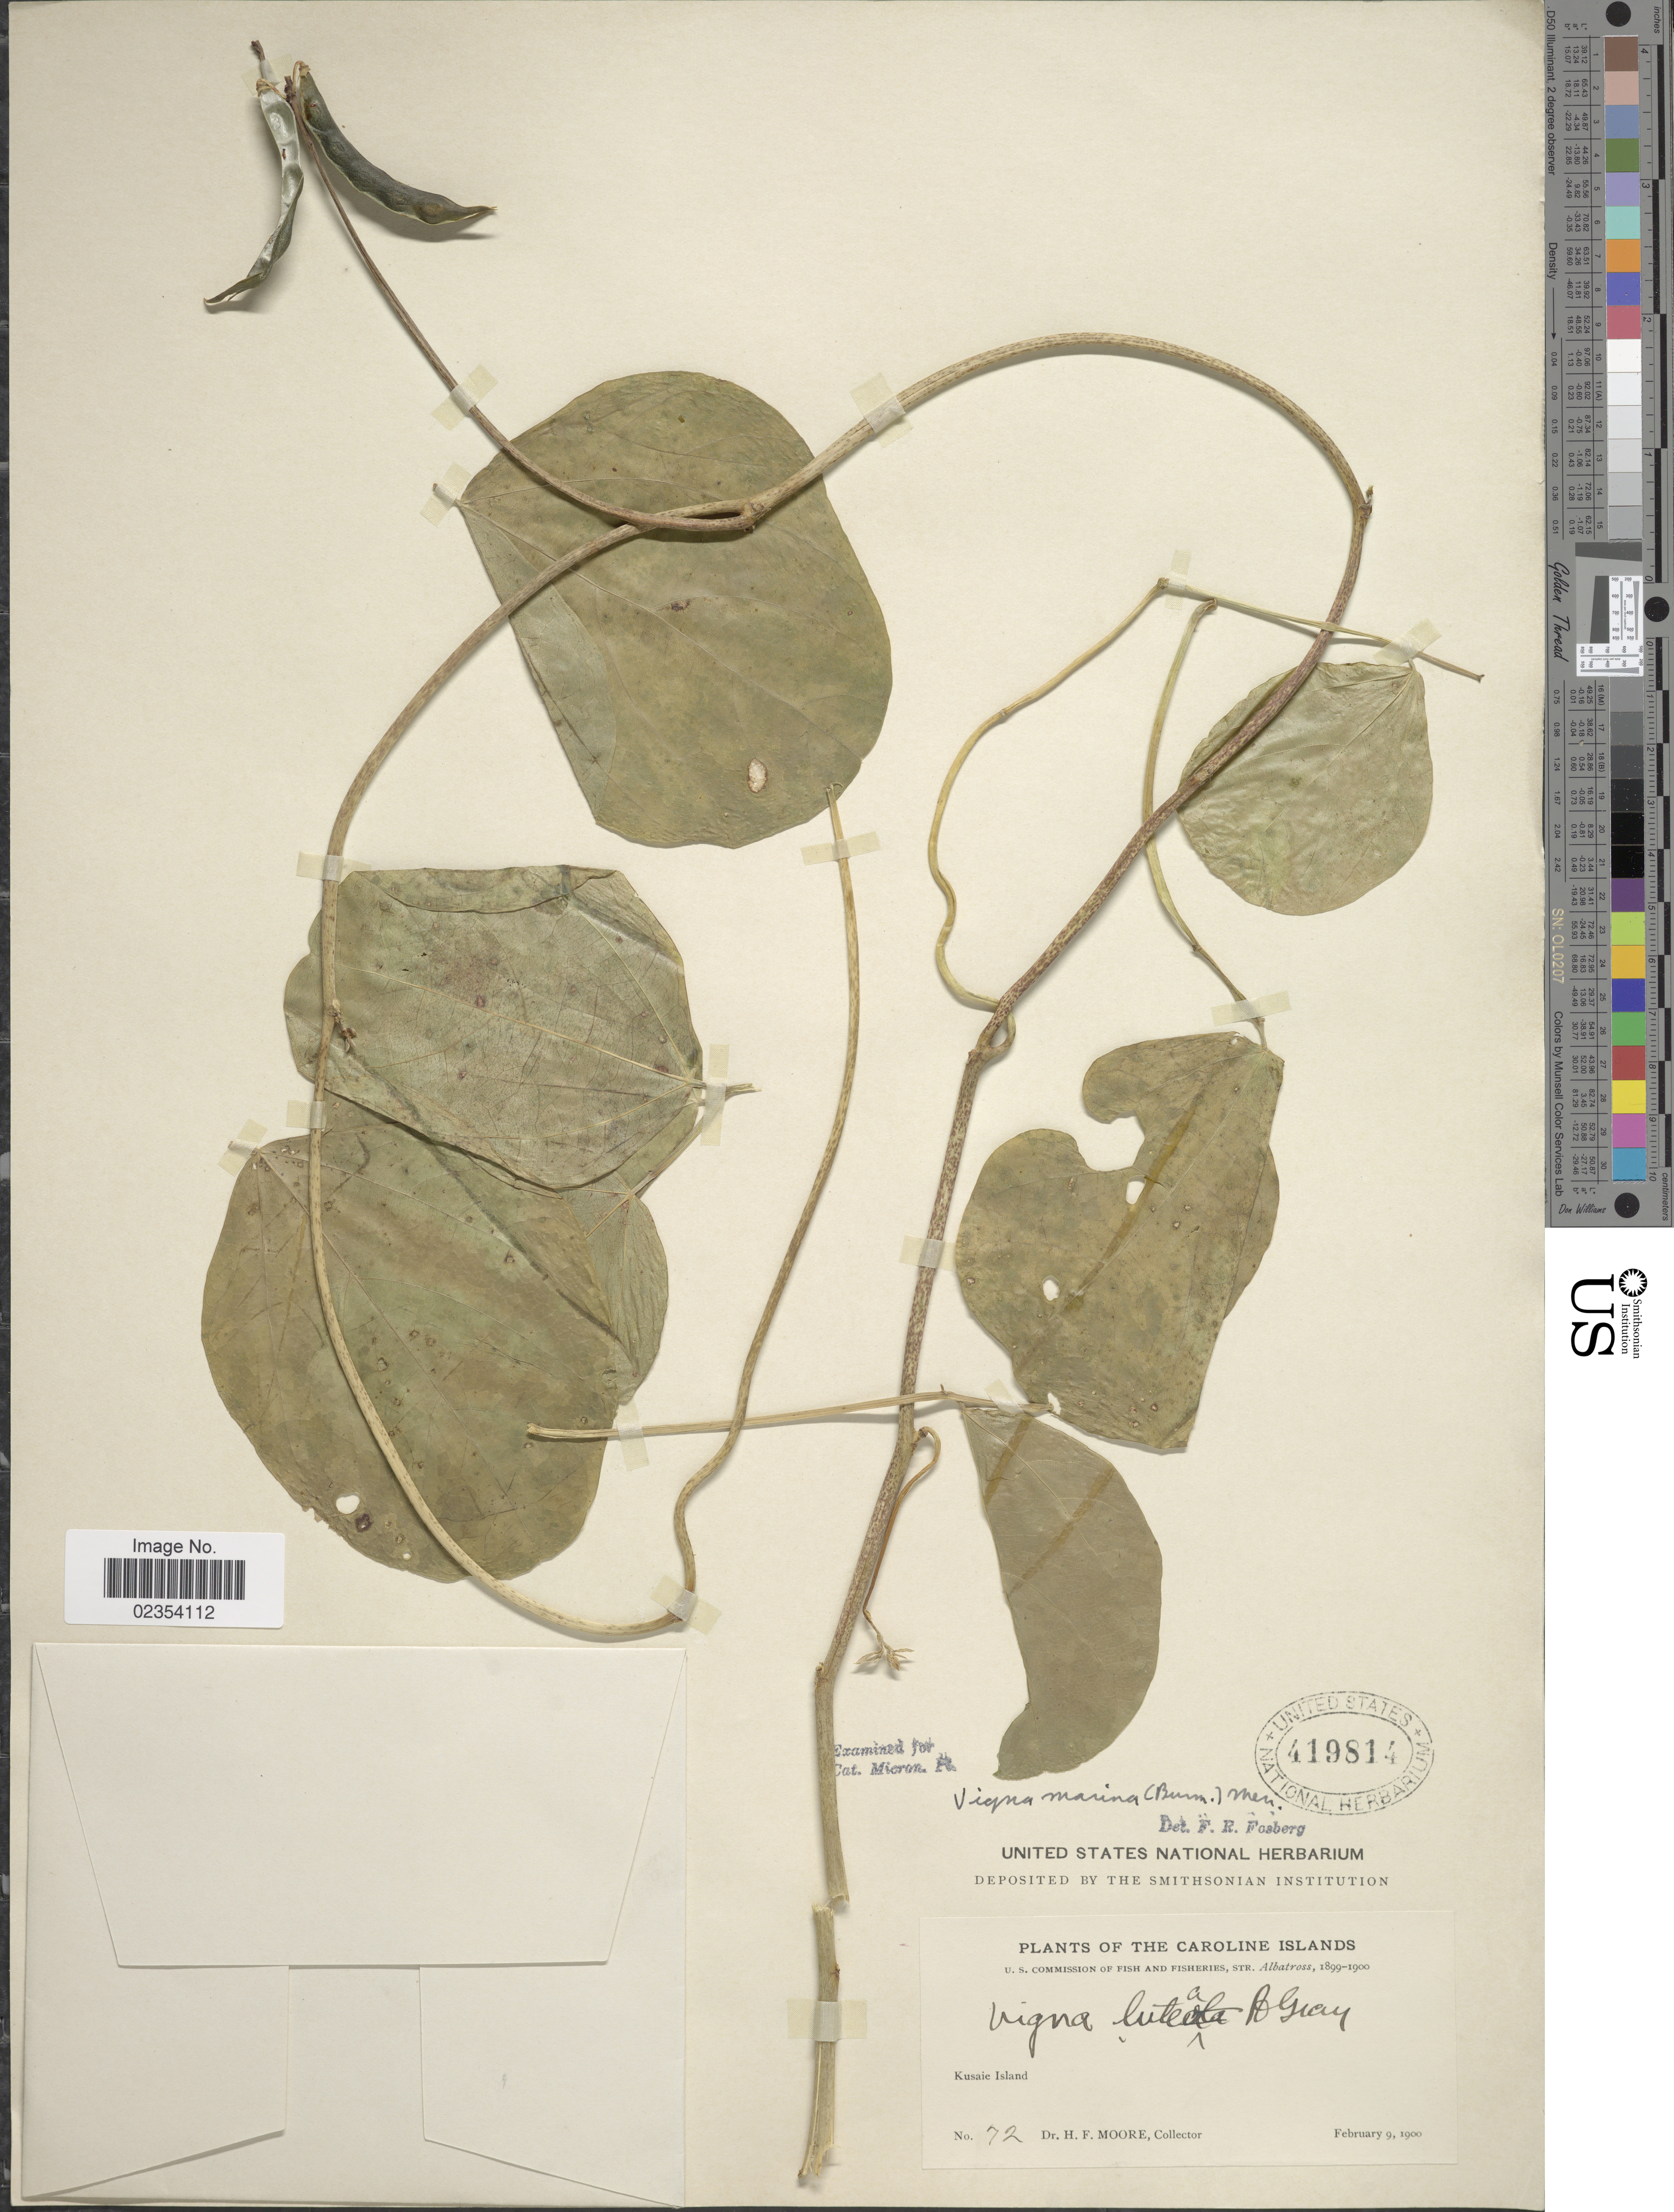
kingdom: Plantae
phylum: Tracheophyta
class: Magnoliopsida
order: Fabales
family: Fabaceae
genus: Vigna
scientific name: Vigna marina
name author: (Burm.) Merr.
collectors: H. F. Moore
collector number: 72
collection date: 1900-02-09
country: Micronesia, Federated States of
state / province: Kosrae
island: Kosrae [Kusaie]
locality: Caroline Islands, Kusaie Island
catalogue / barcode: US 419814